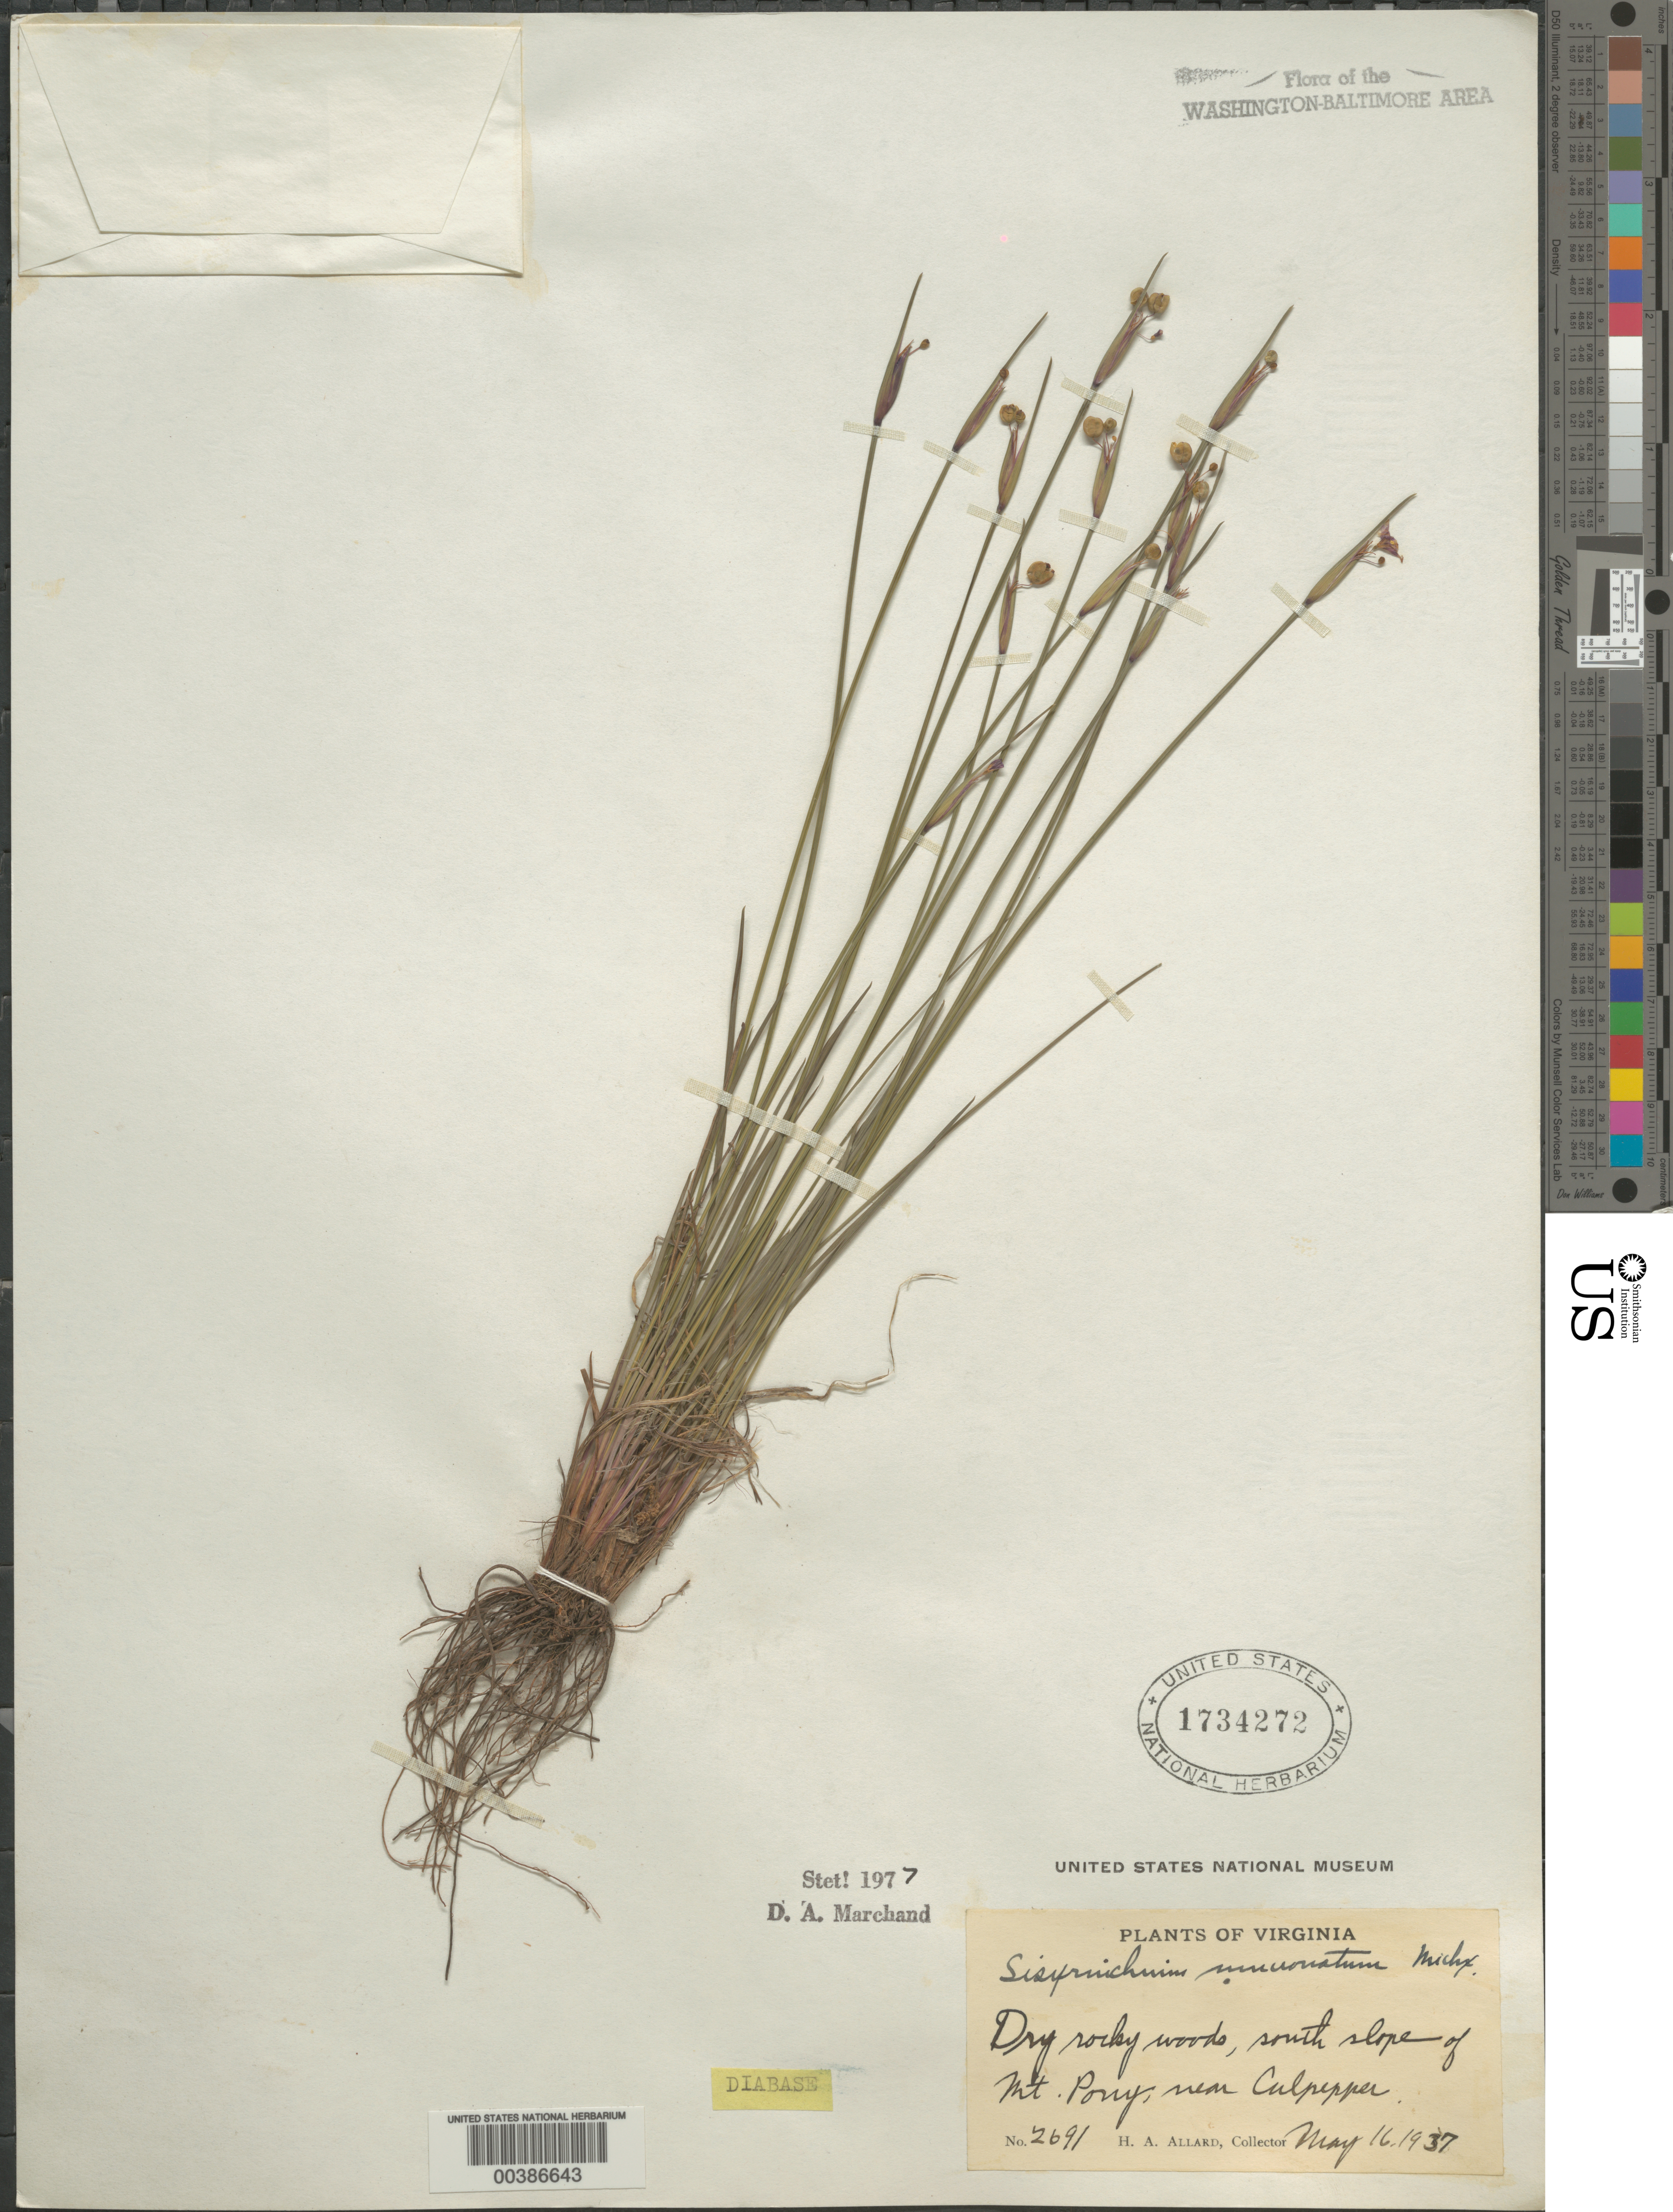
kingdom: Plantae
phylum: Tracheophyta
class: Liliopsida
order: Asparagales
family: Iridaceae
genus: Sisyrinchium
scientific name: Sisyrinchium mucronatum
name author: Michx.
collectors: H. A. Allard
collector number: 2691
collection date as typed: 16 May 1937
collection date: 1937-05-16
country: United States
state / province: Virginia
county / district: Culpeper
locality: Mount Pony, near Culpepper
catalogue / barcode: US 1734272